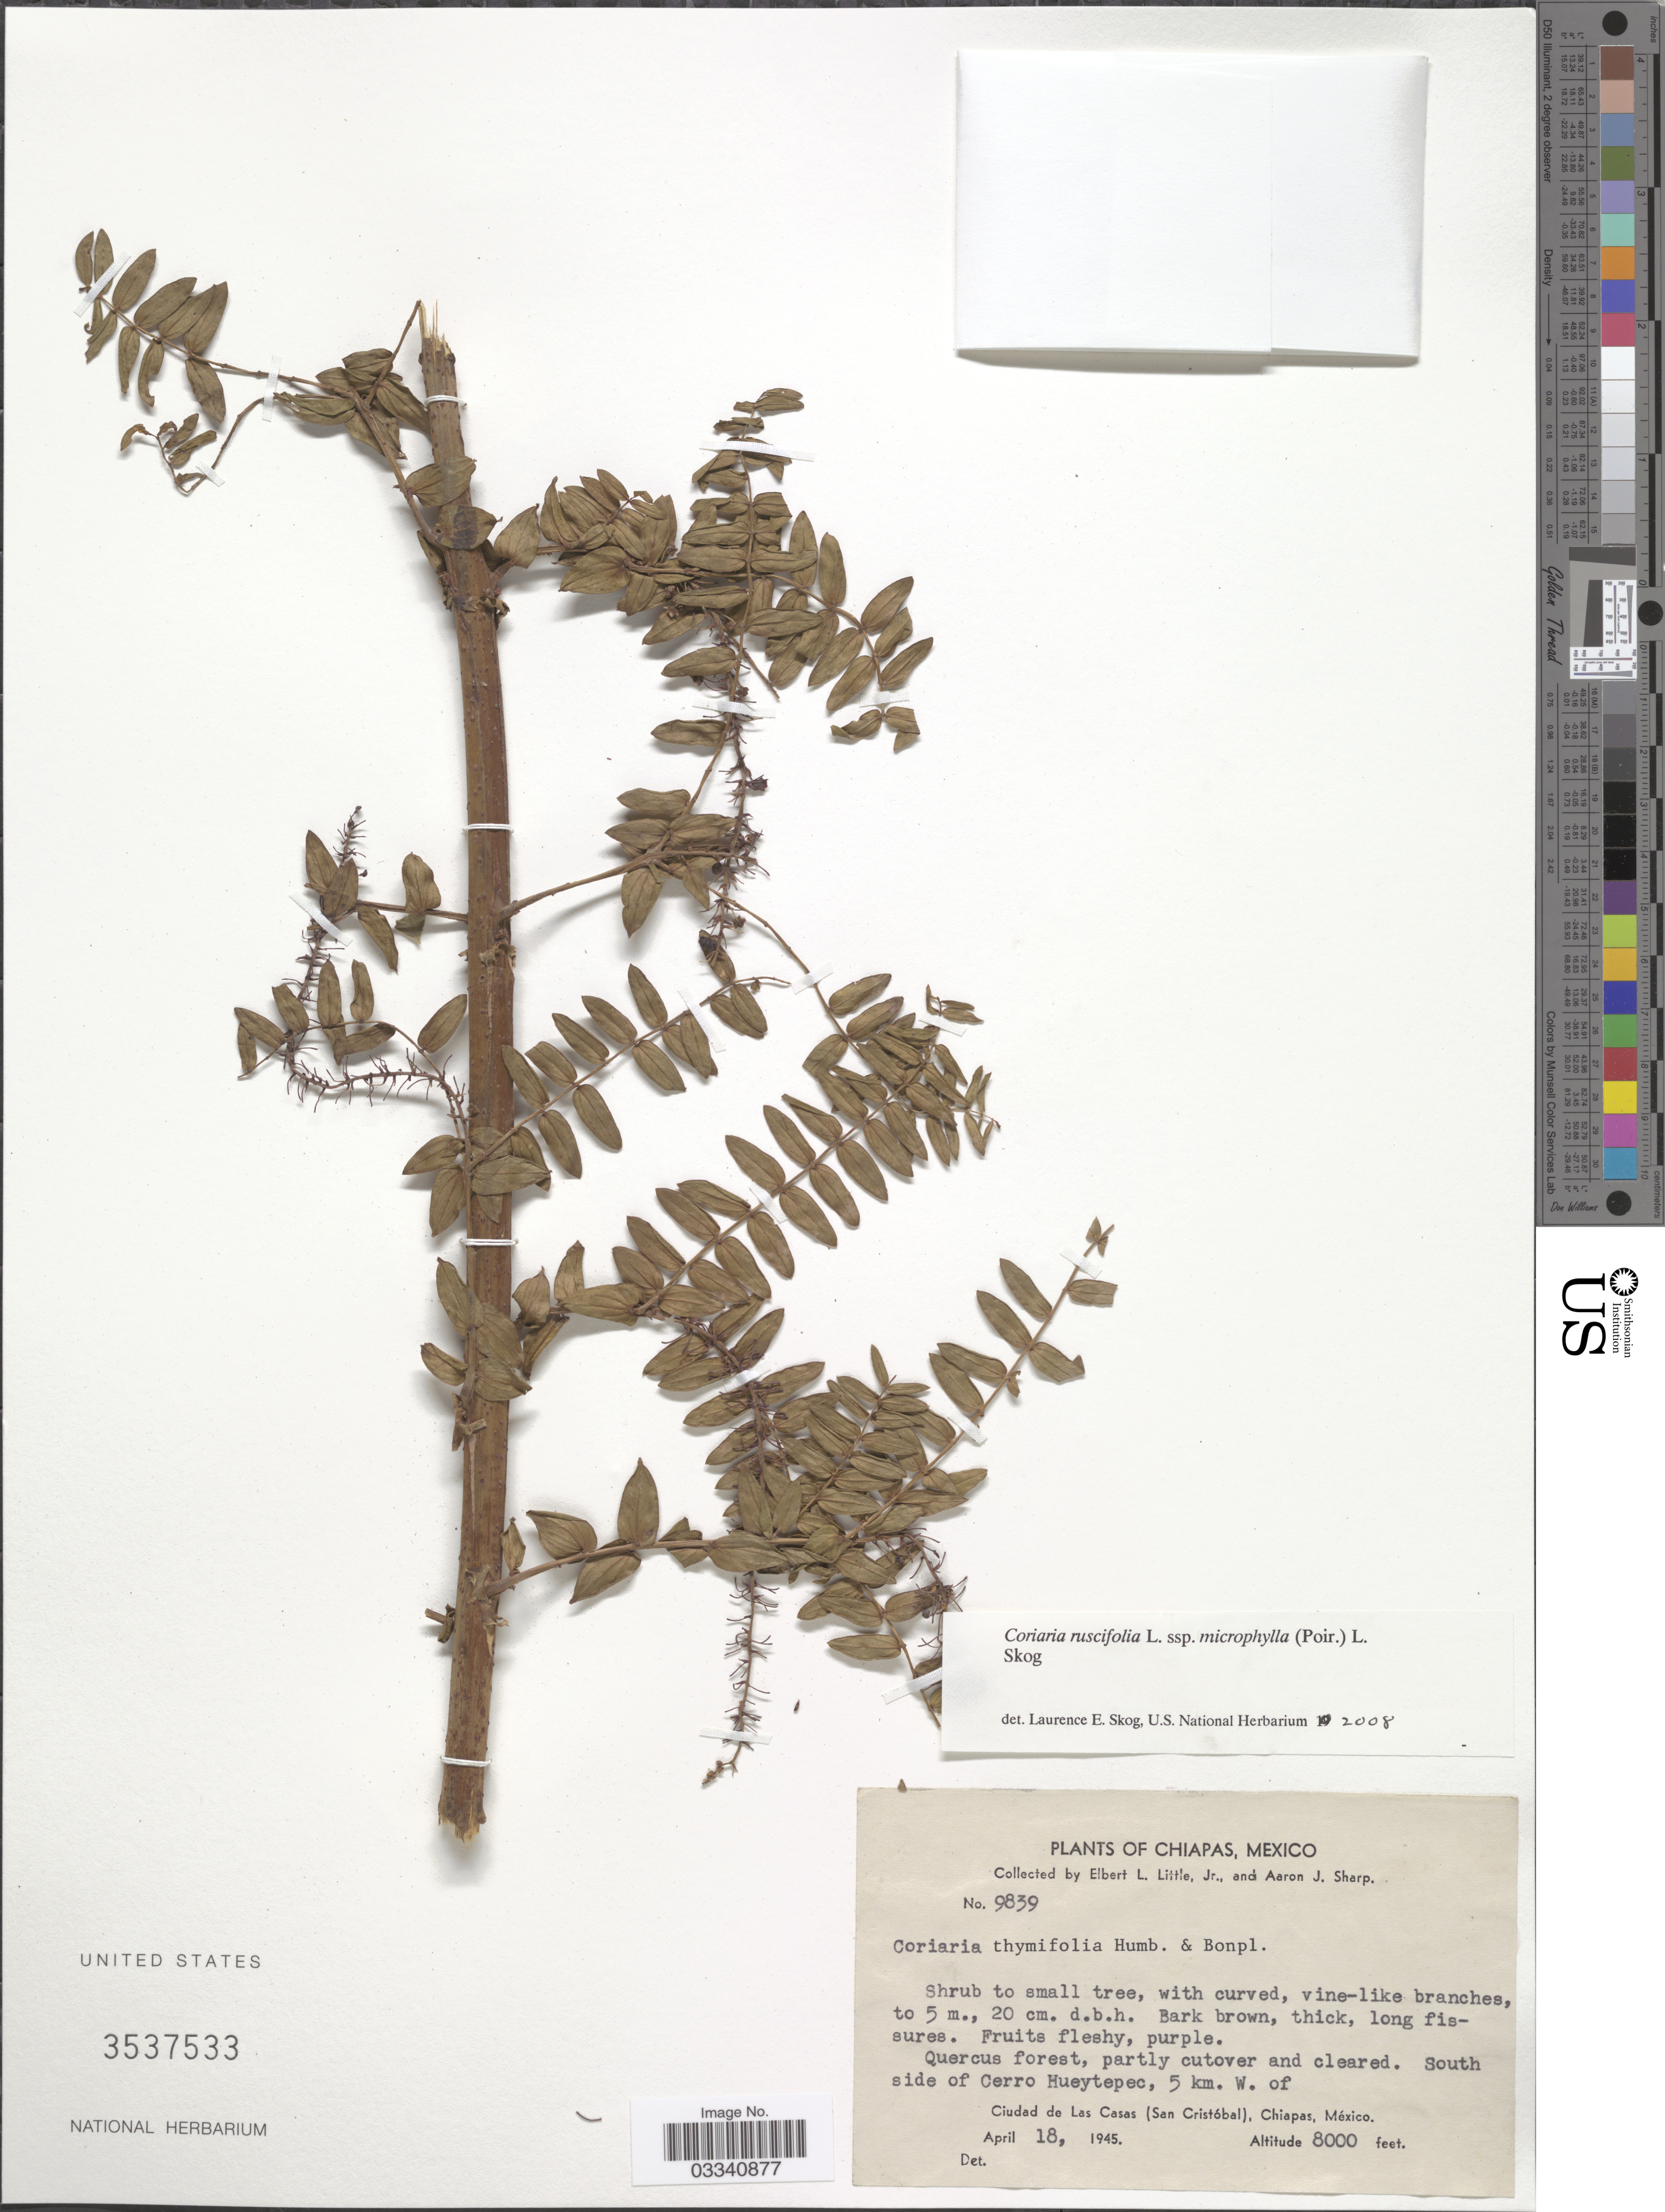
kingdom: Plantae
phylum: Tracheophyta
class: Magnoliopsida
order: Cucurbitales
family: Coriariaceae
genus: Coriaria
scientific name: Coriaria ruscifolia subsp. microphylla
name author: (Poir.) L.E. Skog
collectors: E. L. Little & Mrs A. J. Sharp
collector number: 9839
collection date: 1945-04-18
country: Mexico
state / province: Chiapas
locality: South side of Cerro Hueytepec, 5 km. W. of Ciudad de Las Casas (San Cristóbal).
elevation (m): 2438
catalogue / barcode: US 3537533